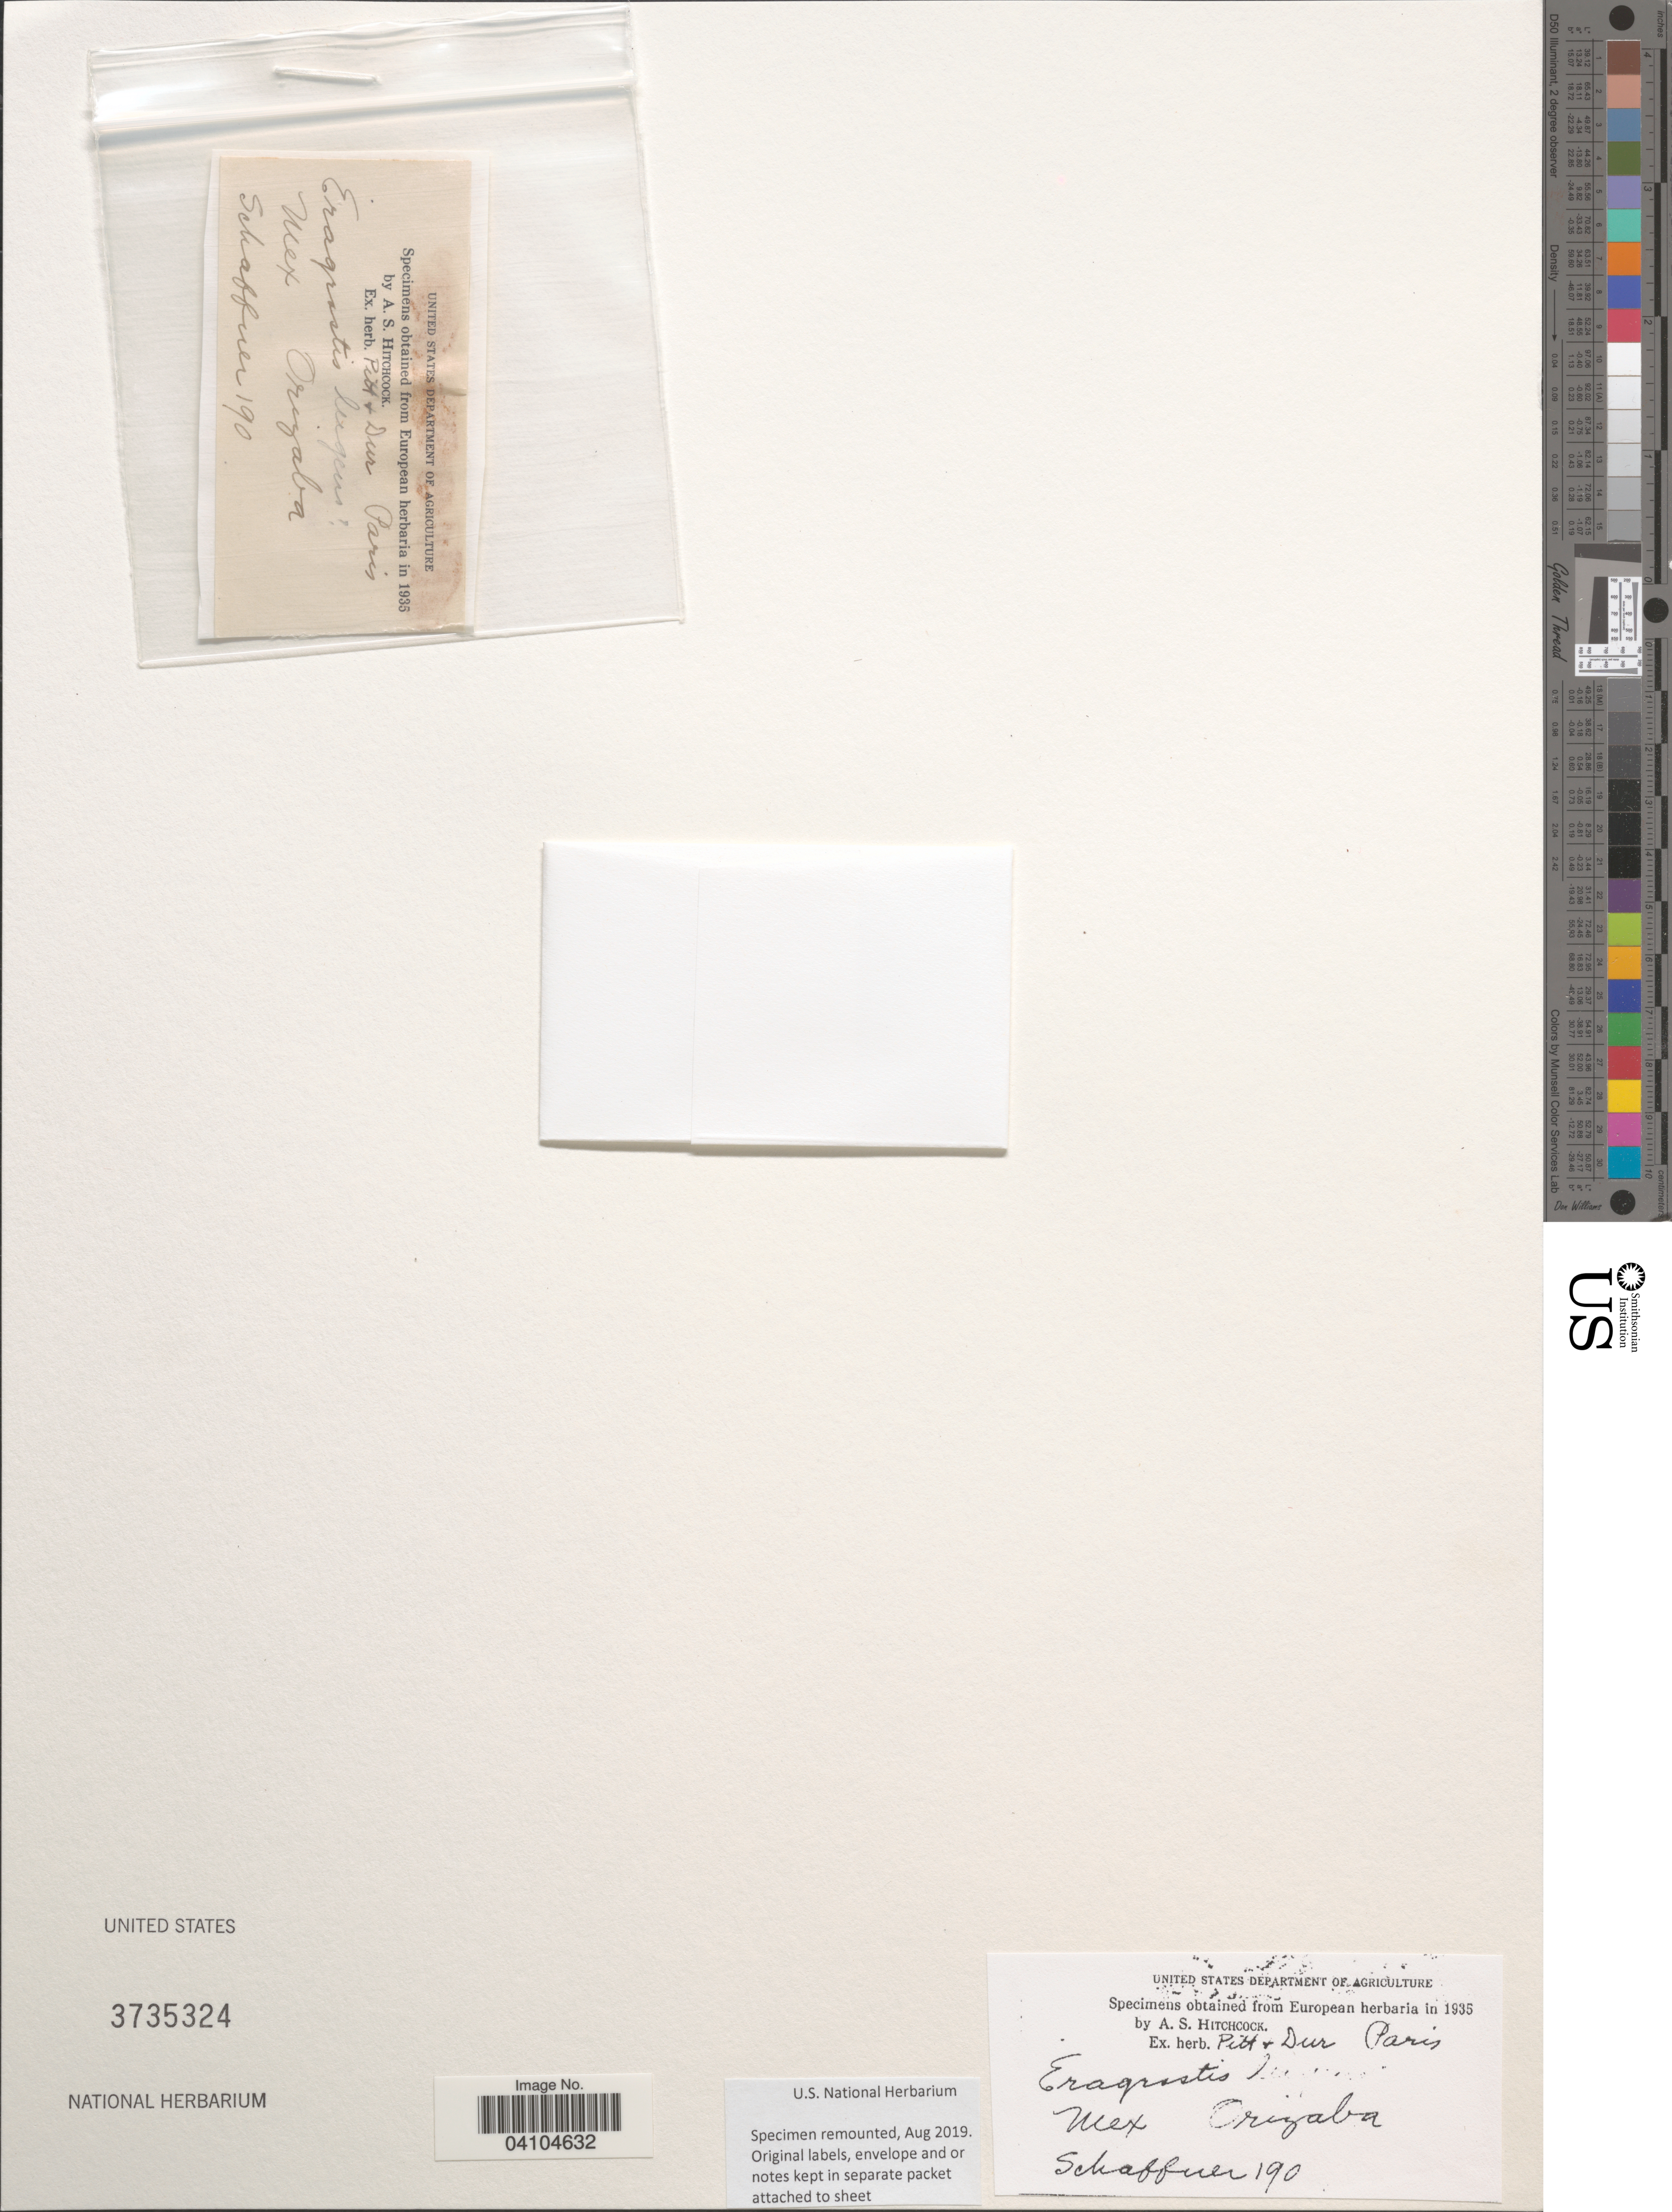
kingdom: Plantae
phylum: Tracheophyta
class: Liliopsida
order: Poales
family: Poaceae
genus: Eragrostis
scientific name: Eragrostis sp.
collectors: -. Schaffner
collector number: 190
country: Mexico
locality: Orizaba.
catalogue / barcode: US 3735324